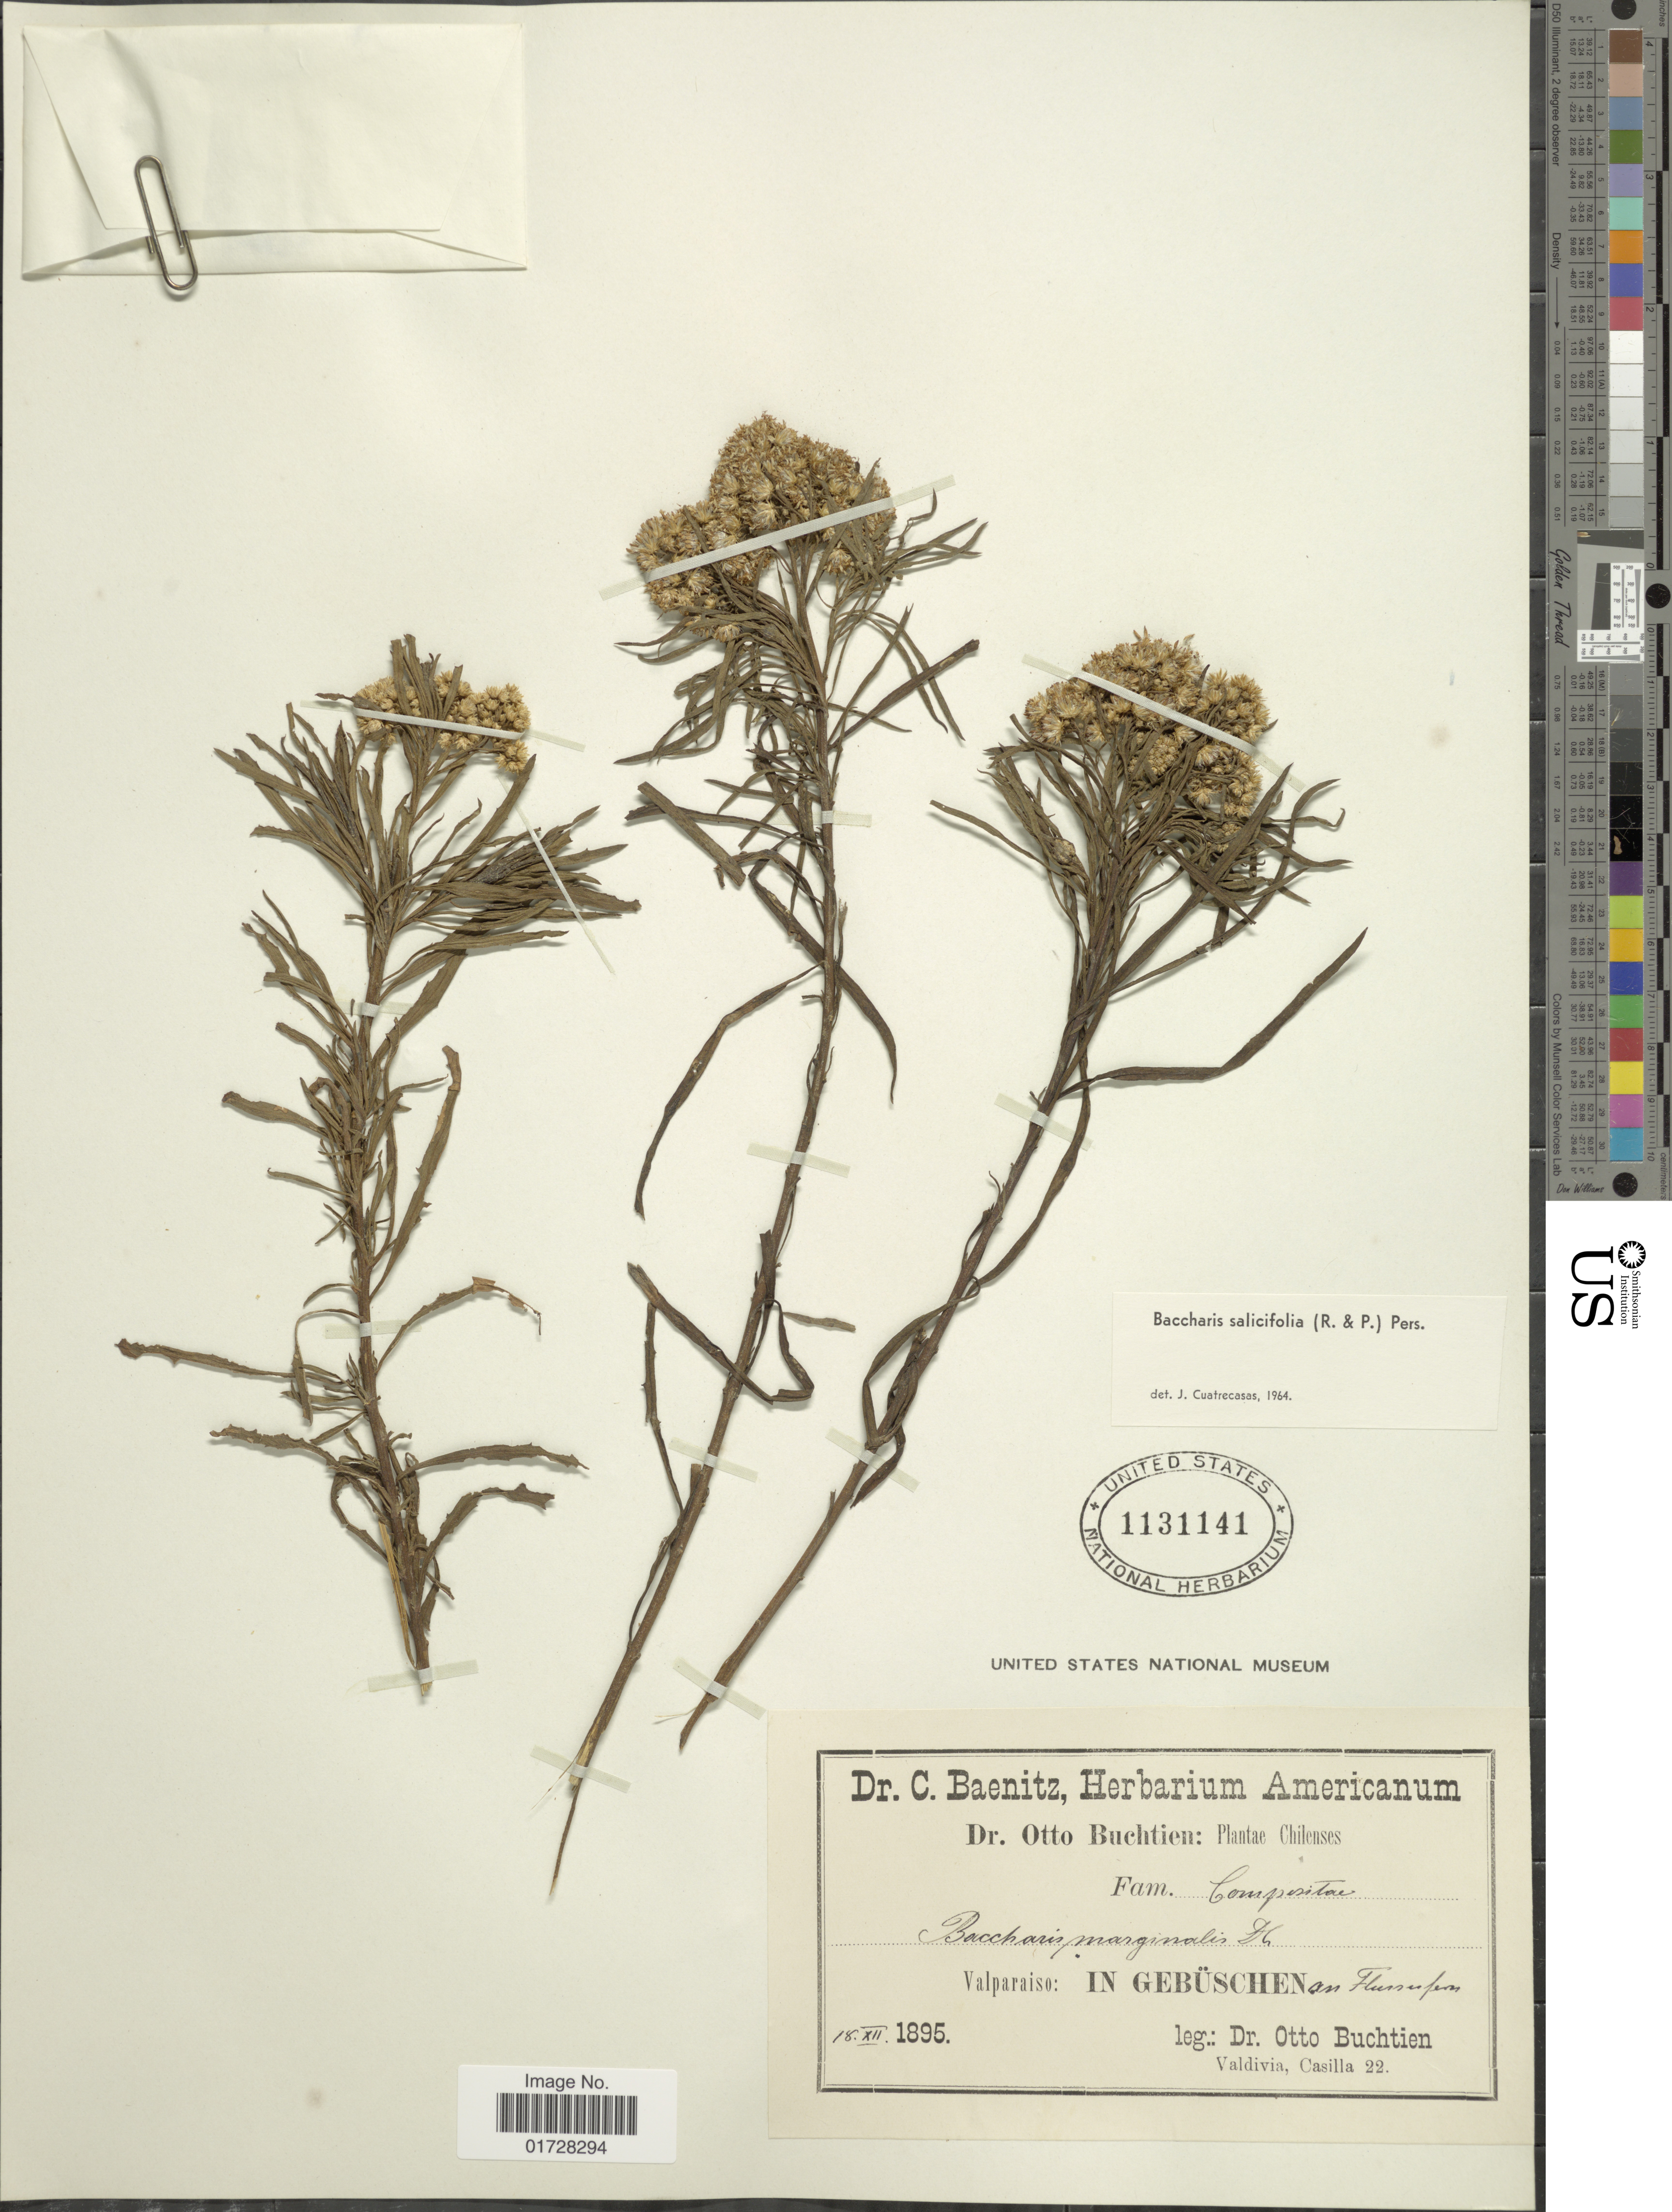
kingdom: Plantae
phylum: Tracheophyta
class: Magnoliopsida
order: Asterales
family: Asteraceae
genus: Baccharis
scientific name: Baccharis salicifolia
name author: (Ruiz & Pav.) Pers.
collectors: O. Buchtien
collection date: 1895-12-18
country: Chile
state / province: Valparaíso (V)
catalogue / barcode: US 1131141